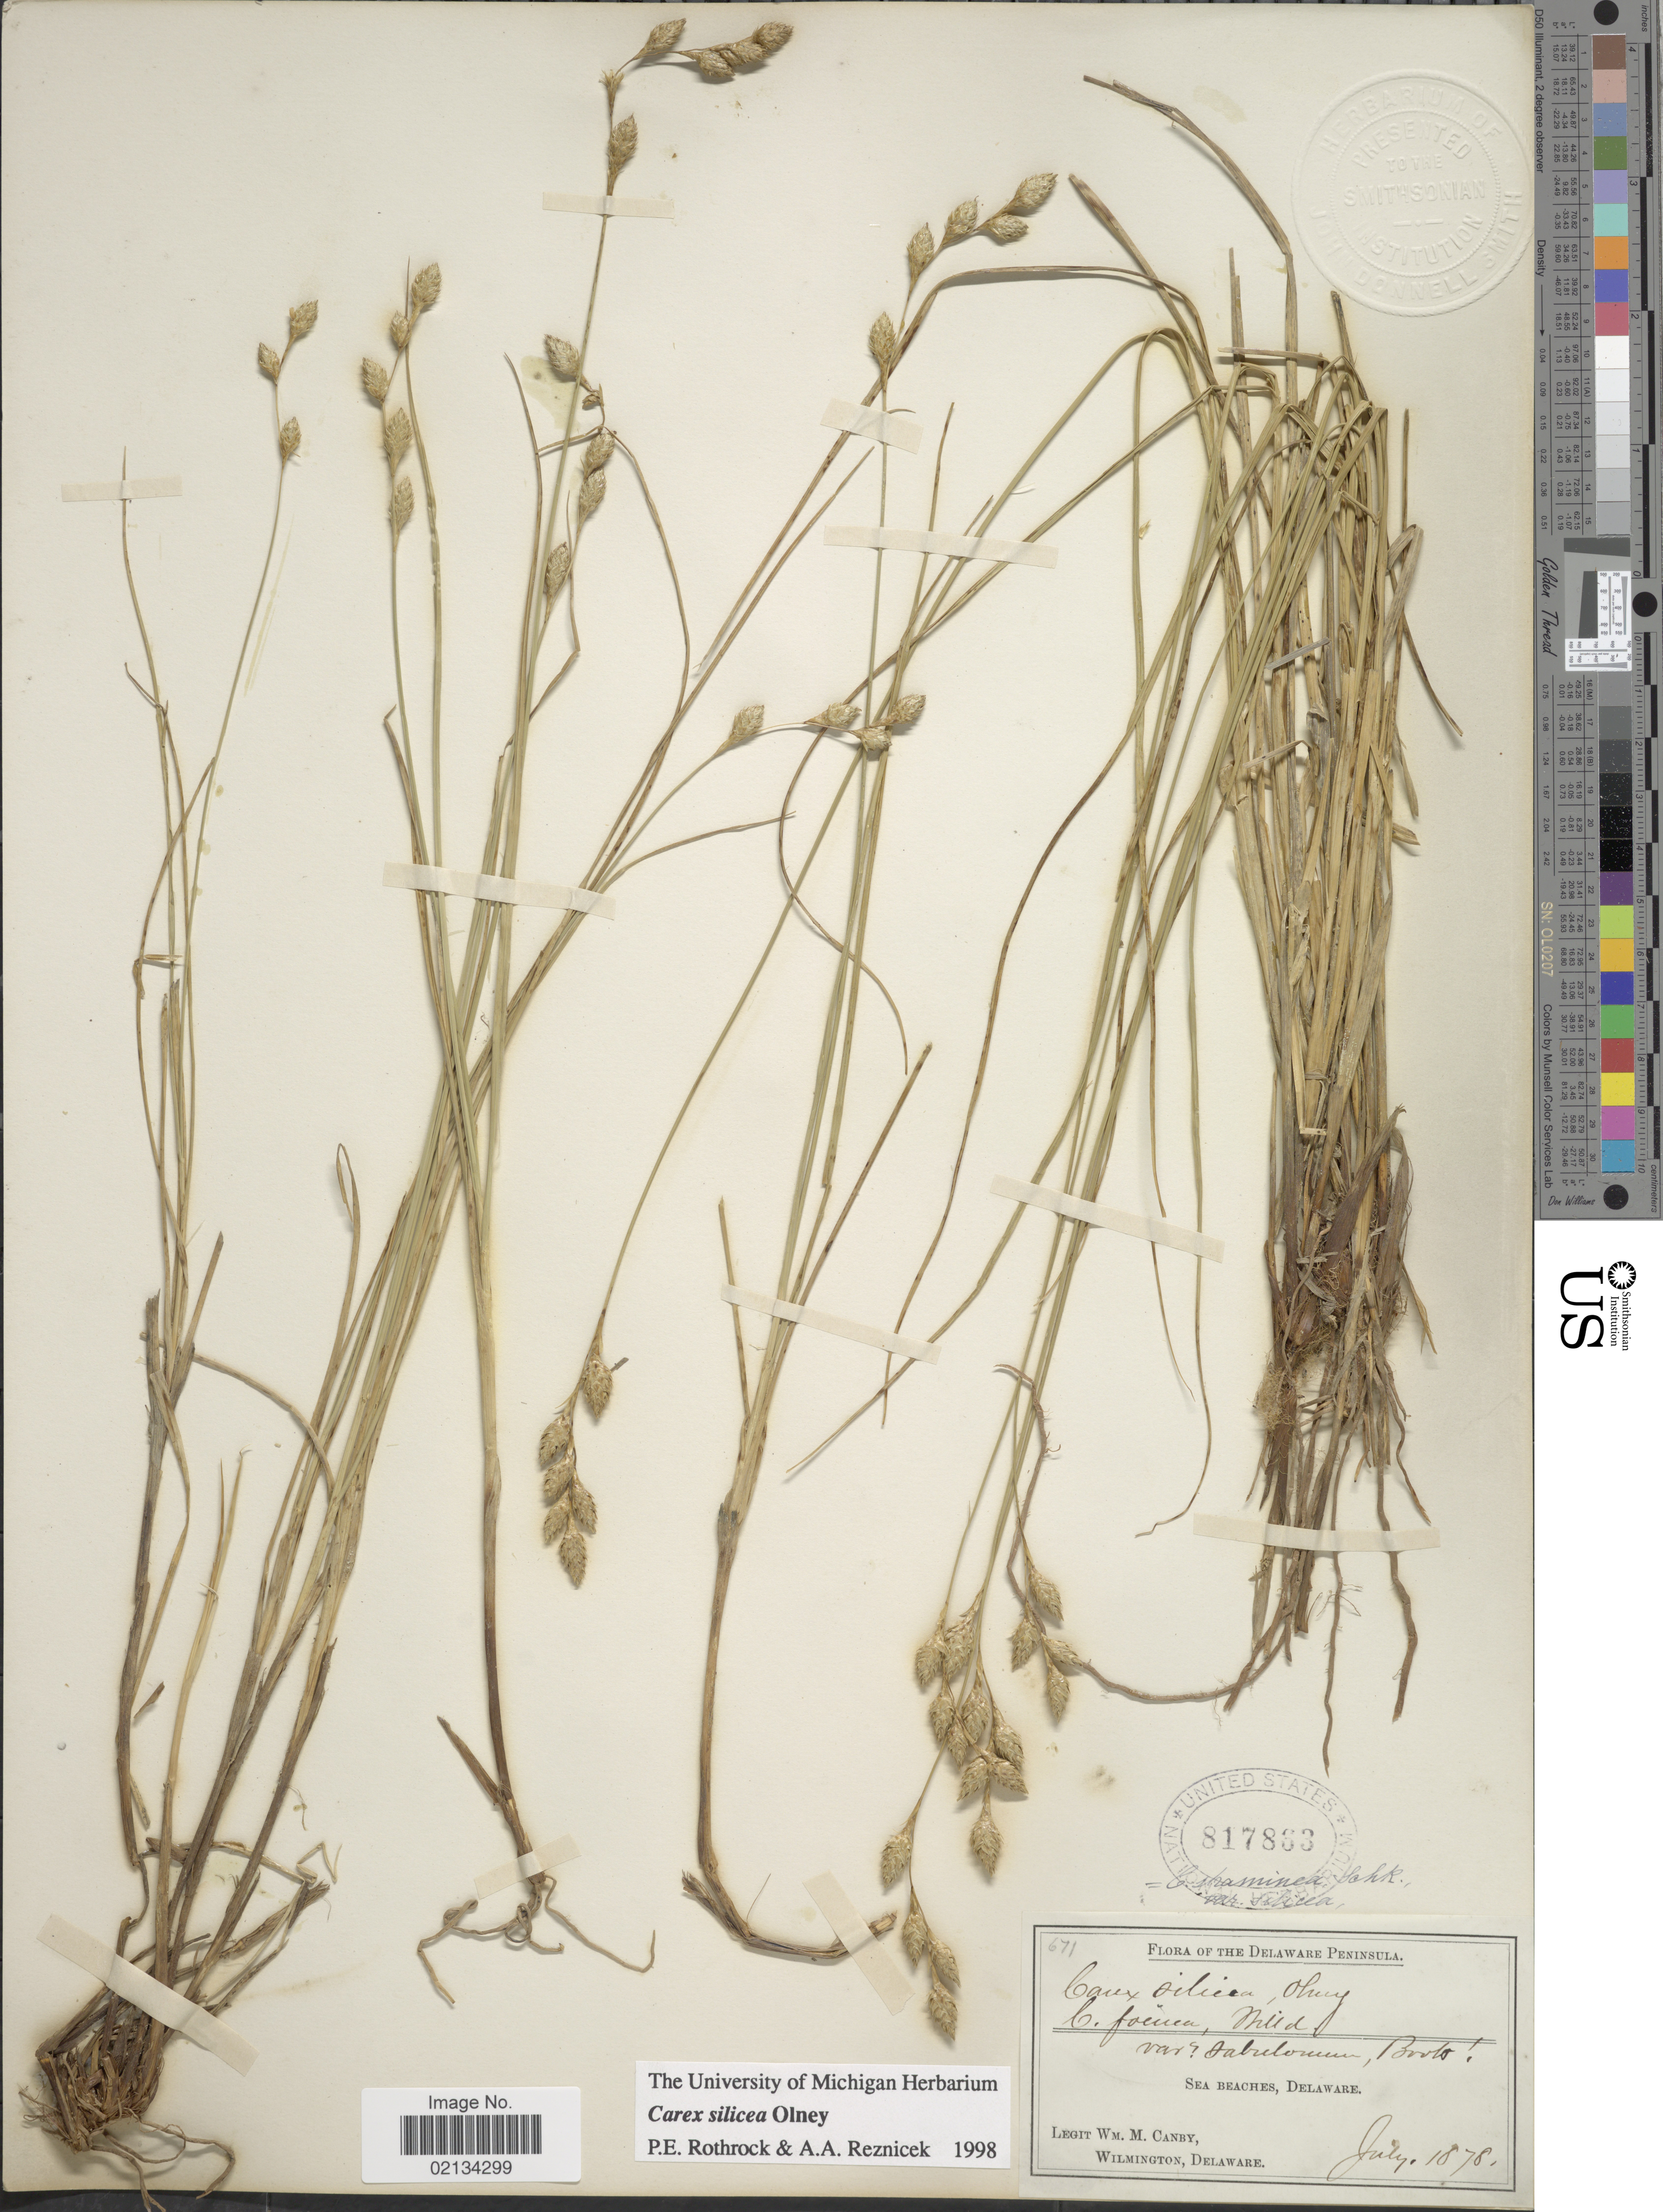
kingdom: Plantae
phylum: Tracheophyta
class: Liliopsida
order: Poales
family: Cyperaceae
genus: Carex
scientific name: Carex silicea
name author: Olney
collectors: W. M. Canby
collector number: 671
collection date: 1878-07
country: United States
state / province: Delaware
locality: Sea Beaches, Delaware Peninsula.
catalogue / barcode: US 817863